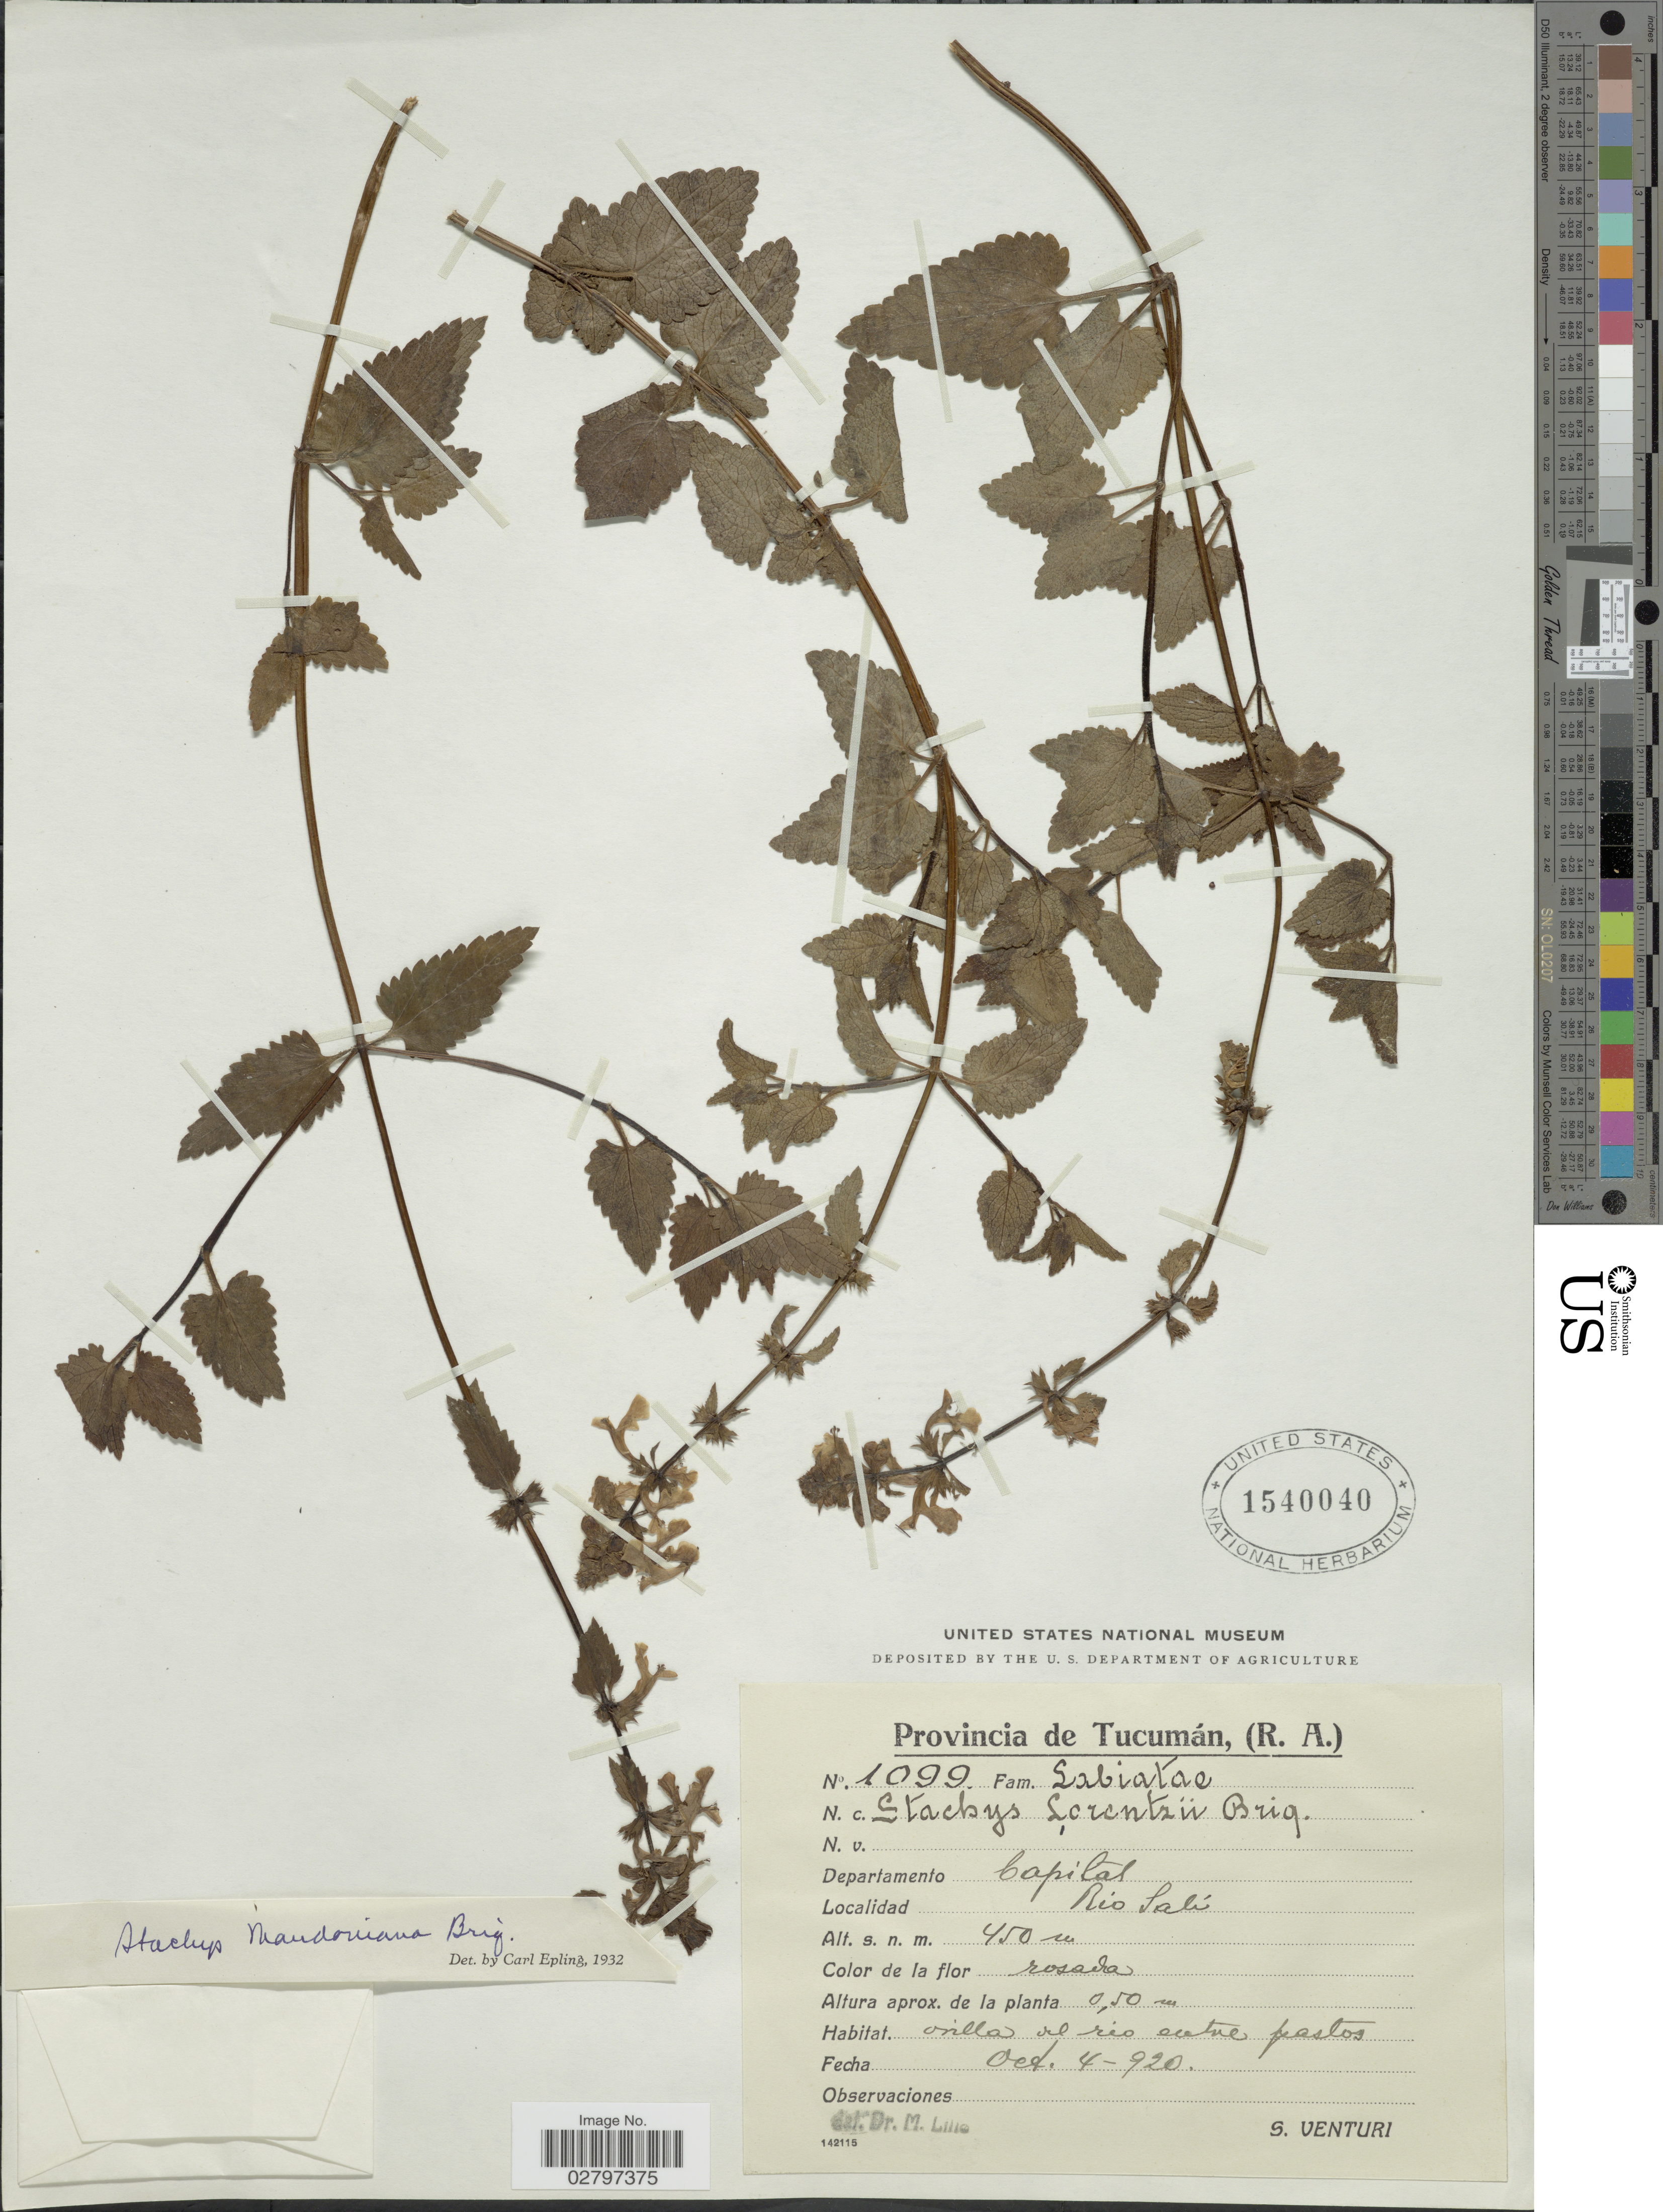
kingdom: Plantae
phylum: Tracheophyta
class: Magnoliopsida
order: Lamiales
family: Lamiaceae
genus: Stachys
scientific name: Stachys mandoniana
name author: Briq.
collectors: S. Venturi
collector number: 1099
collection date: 1920-10-04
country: Argentina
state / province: Tucuman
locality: Departamento Capitas, Rio Salí.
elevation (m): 450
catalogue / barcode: US 1540040